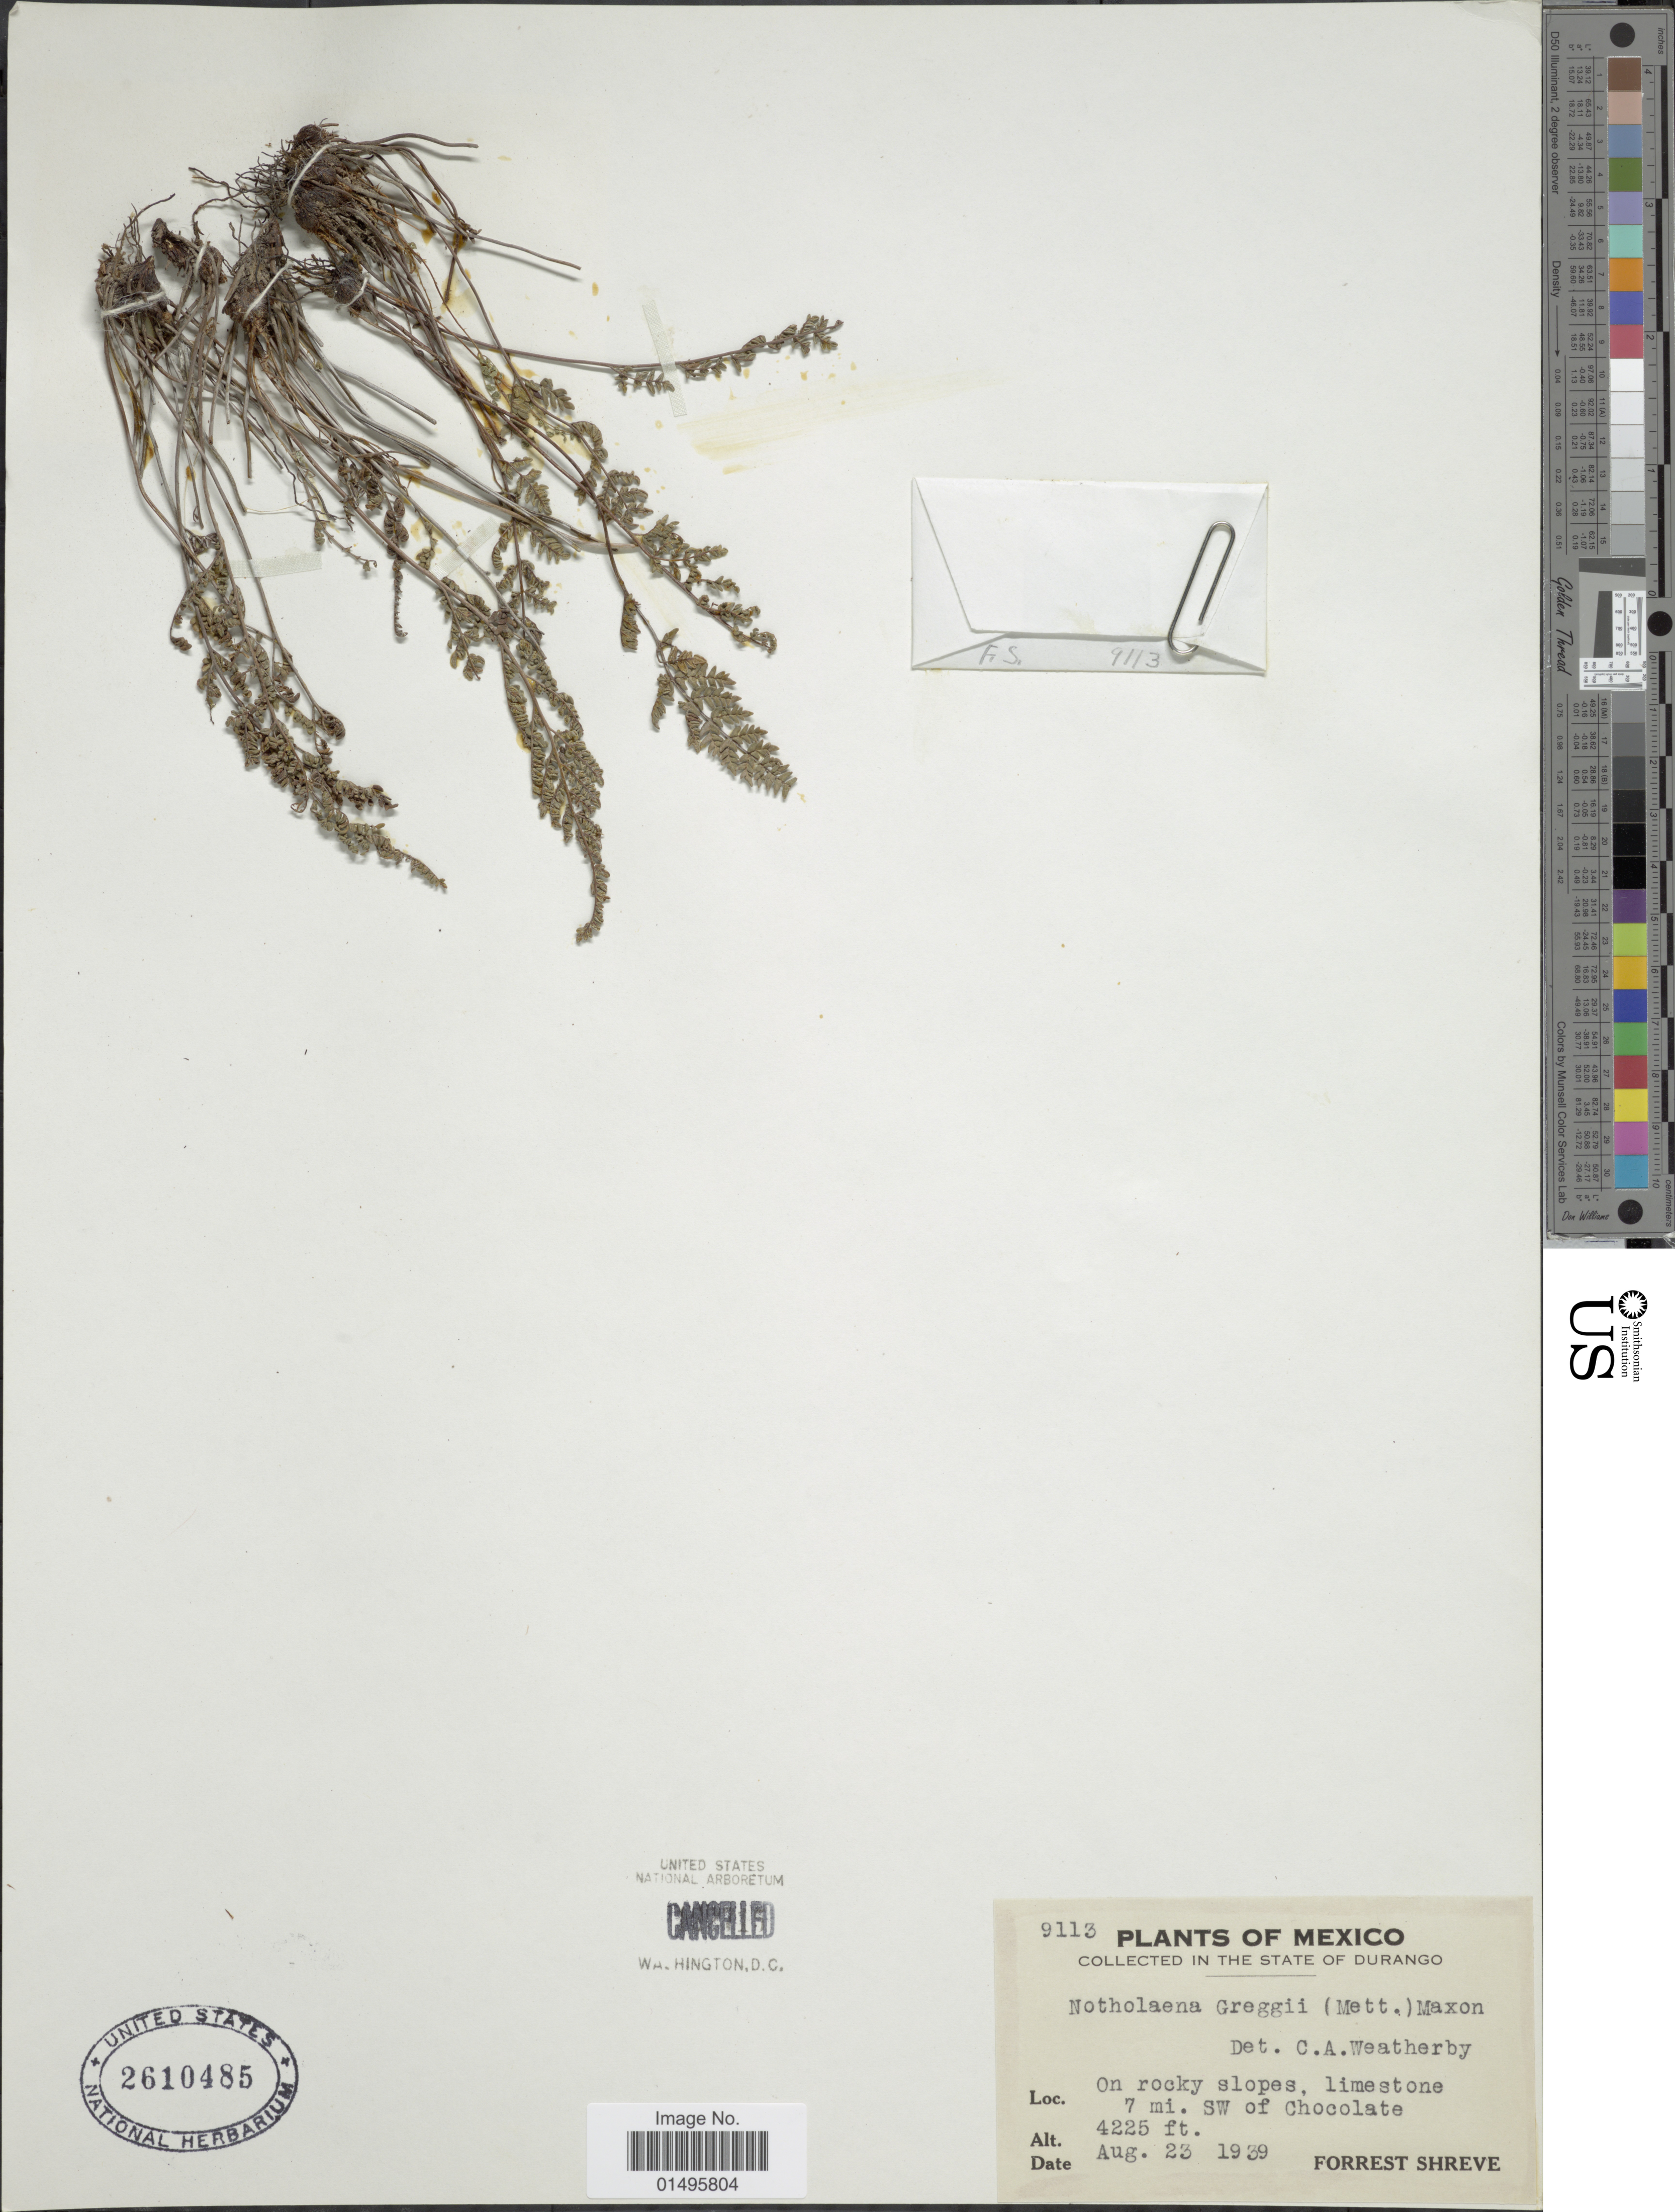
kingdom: Plantae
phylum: Tracheophyta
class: Polypodiopsida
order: Polypodiales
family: Pteridaceae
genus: Notholaena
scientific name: Notholaena greggii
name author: (Mett.) Maxon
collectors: F. Shreve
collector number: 9113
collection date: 1939-08-23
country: Mexico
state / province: Durango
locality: Mexico, on rocky slopes, limestone 7 mi. SW of Chocolate.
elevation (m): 1288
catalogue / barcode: US 2610485